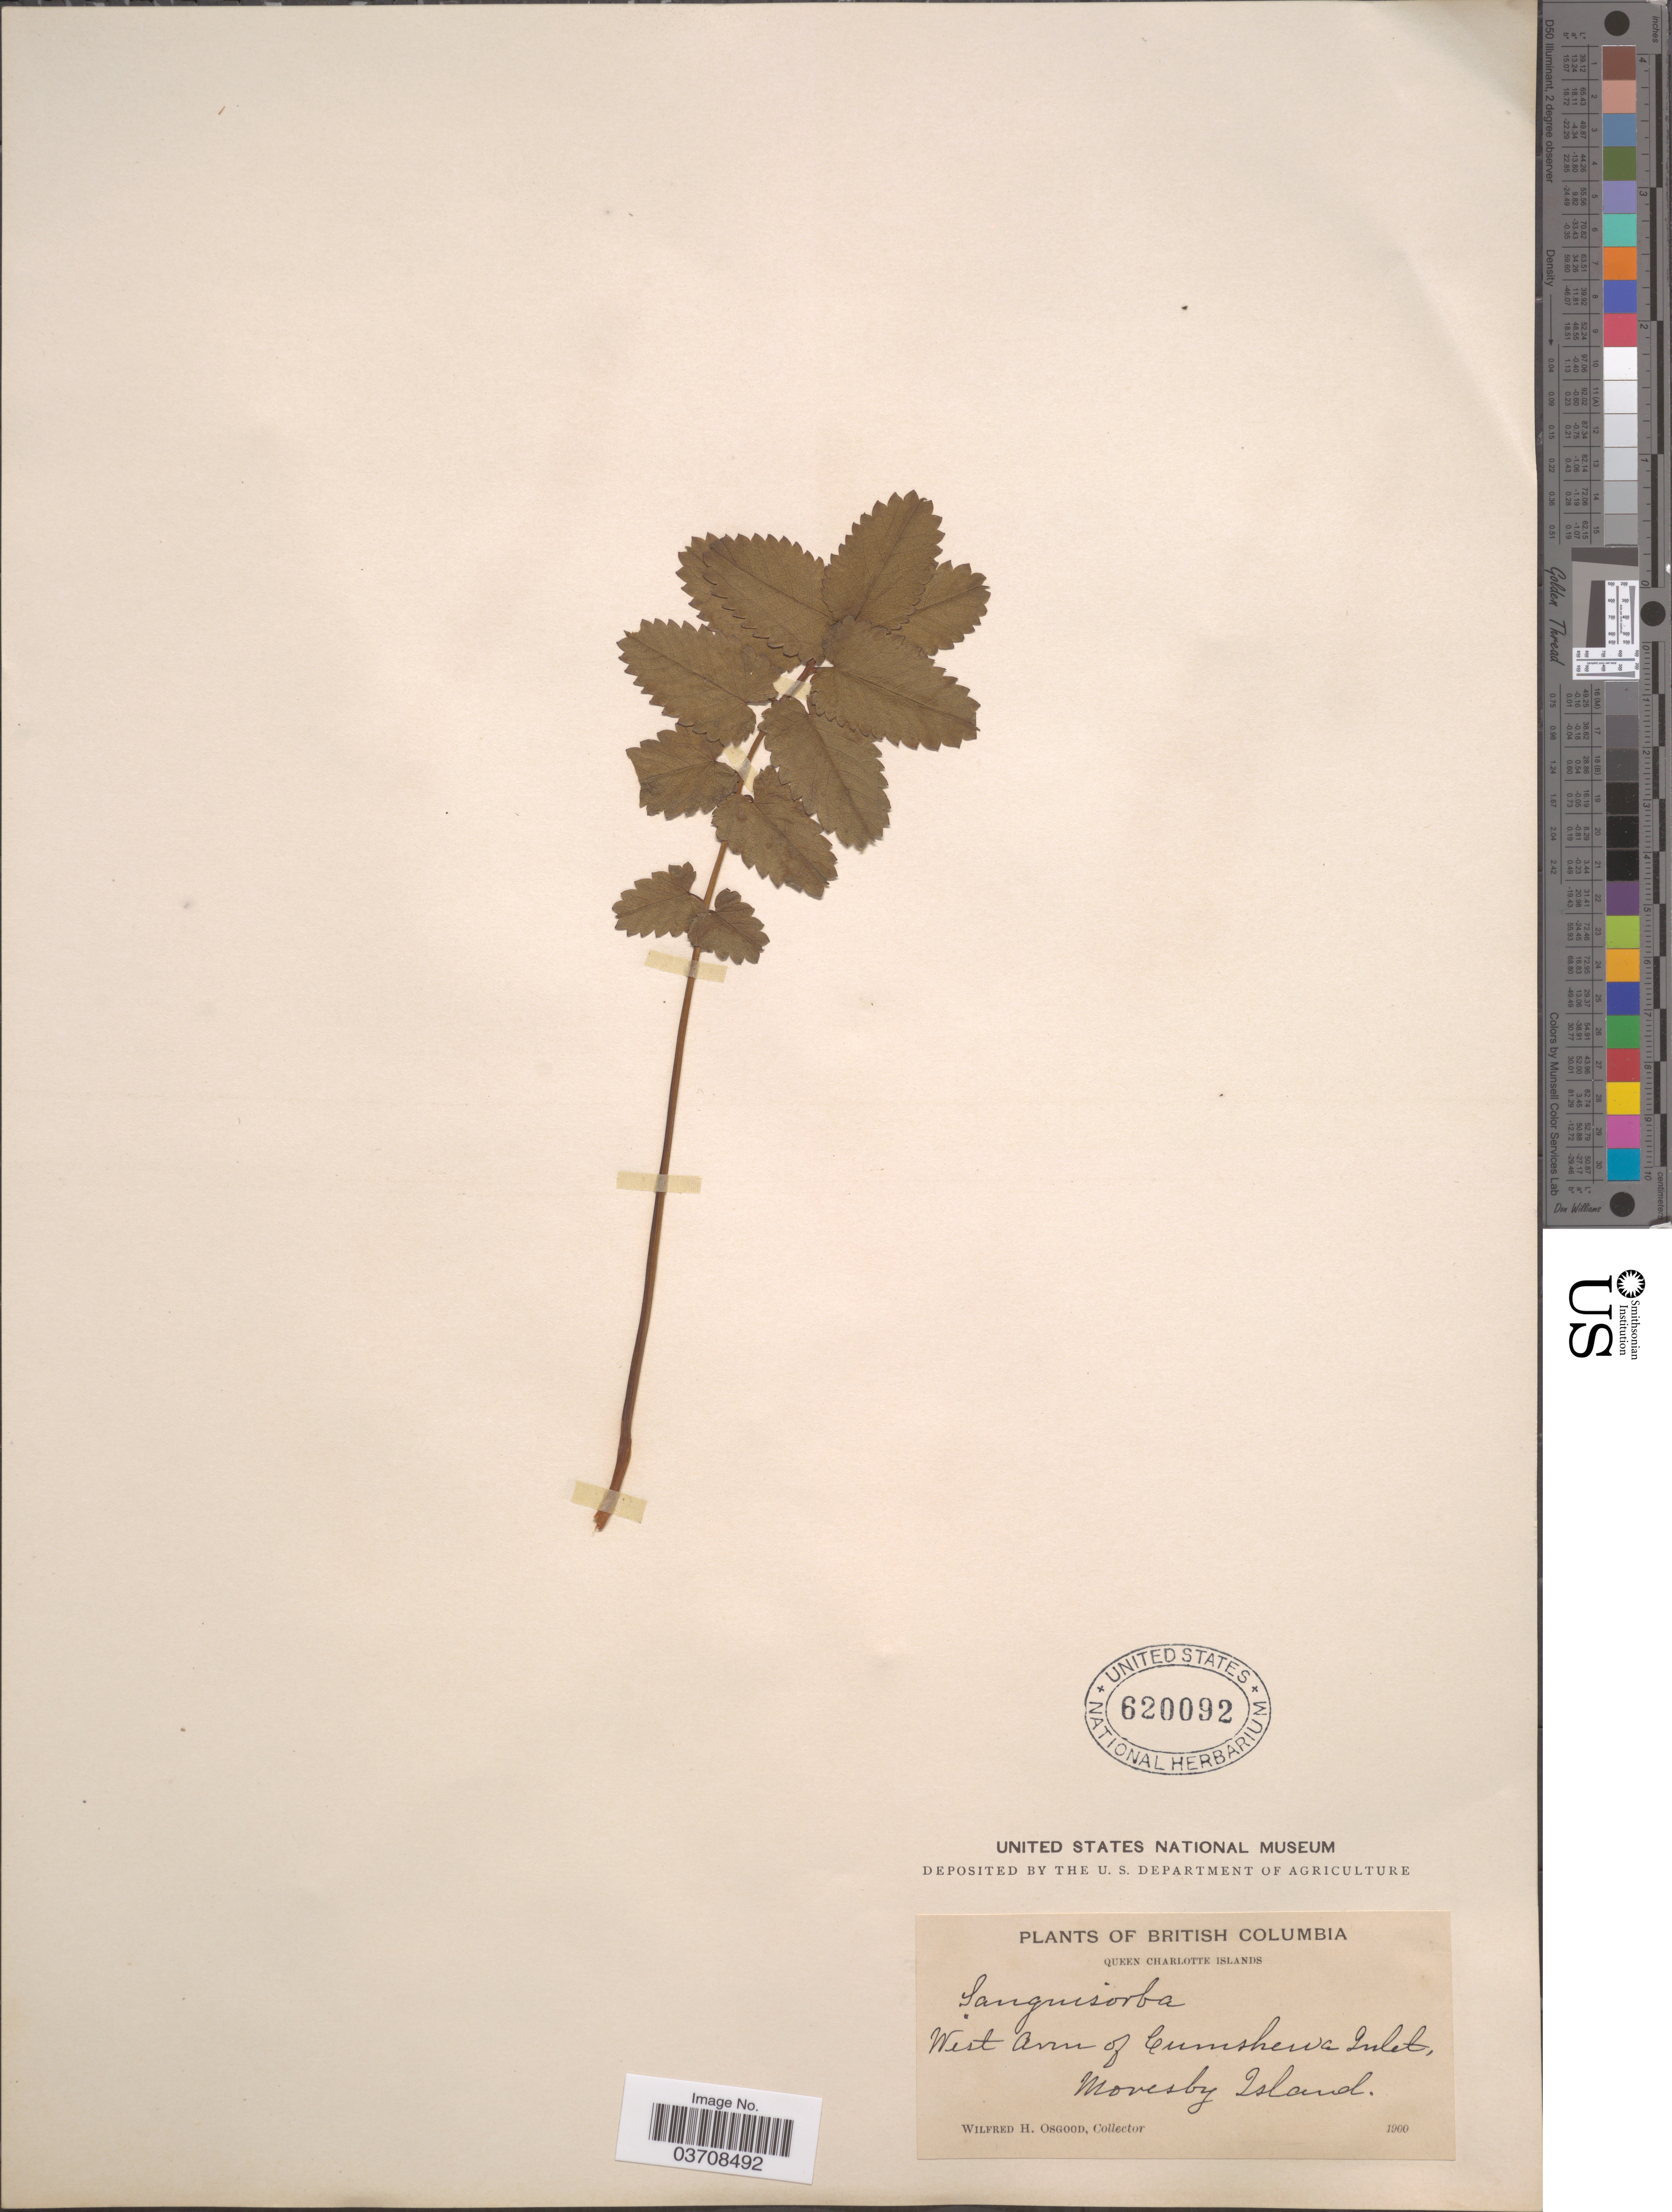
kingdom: Plantae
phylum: Tracheophyta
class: Magnoliopsida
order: Rosales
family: Rosaceae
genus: Sanguisorba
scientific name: Sanguisorba stipulata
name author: Raf.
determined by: Strong, Mark T., (BOT), Smithsonian Institution - National Museum of Natural History (UNITED STATES)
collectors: W. Osgood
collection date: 1900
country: Canada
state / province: British Columbia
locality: Queen Charlotte Islands. West Arm of Cumshew Inlet, Moresby Island.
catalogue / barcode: US 620092